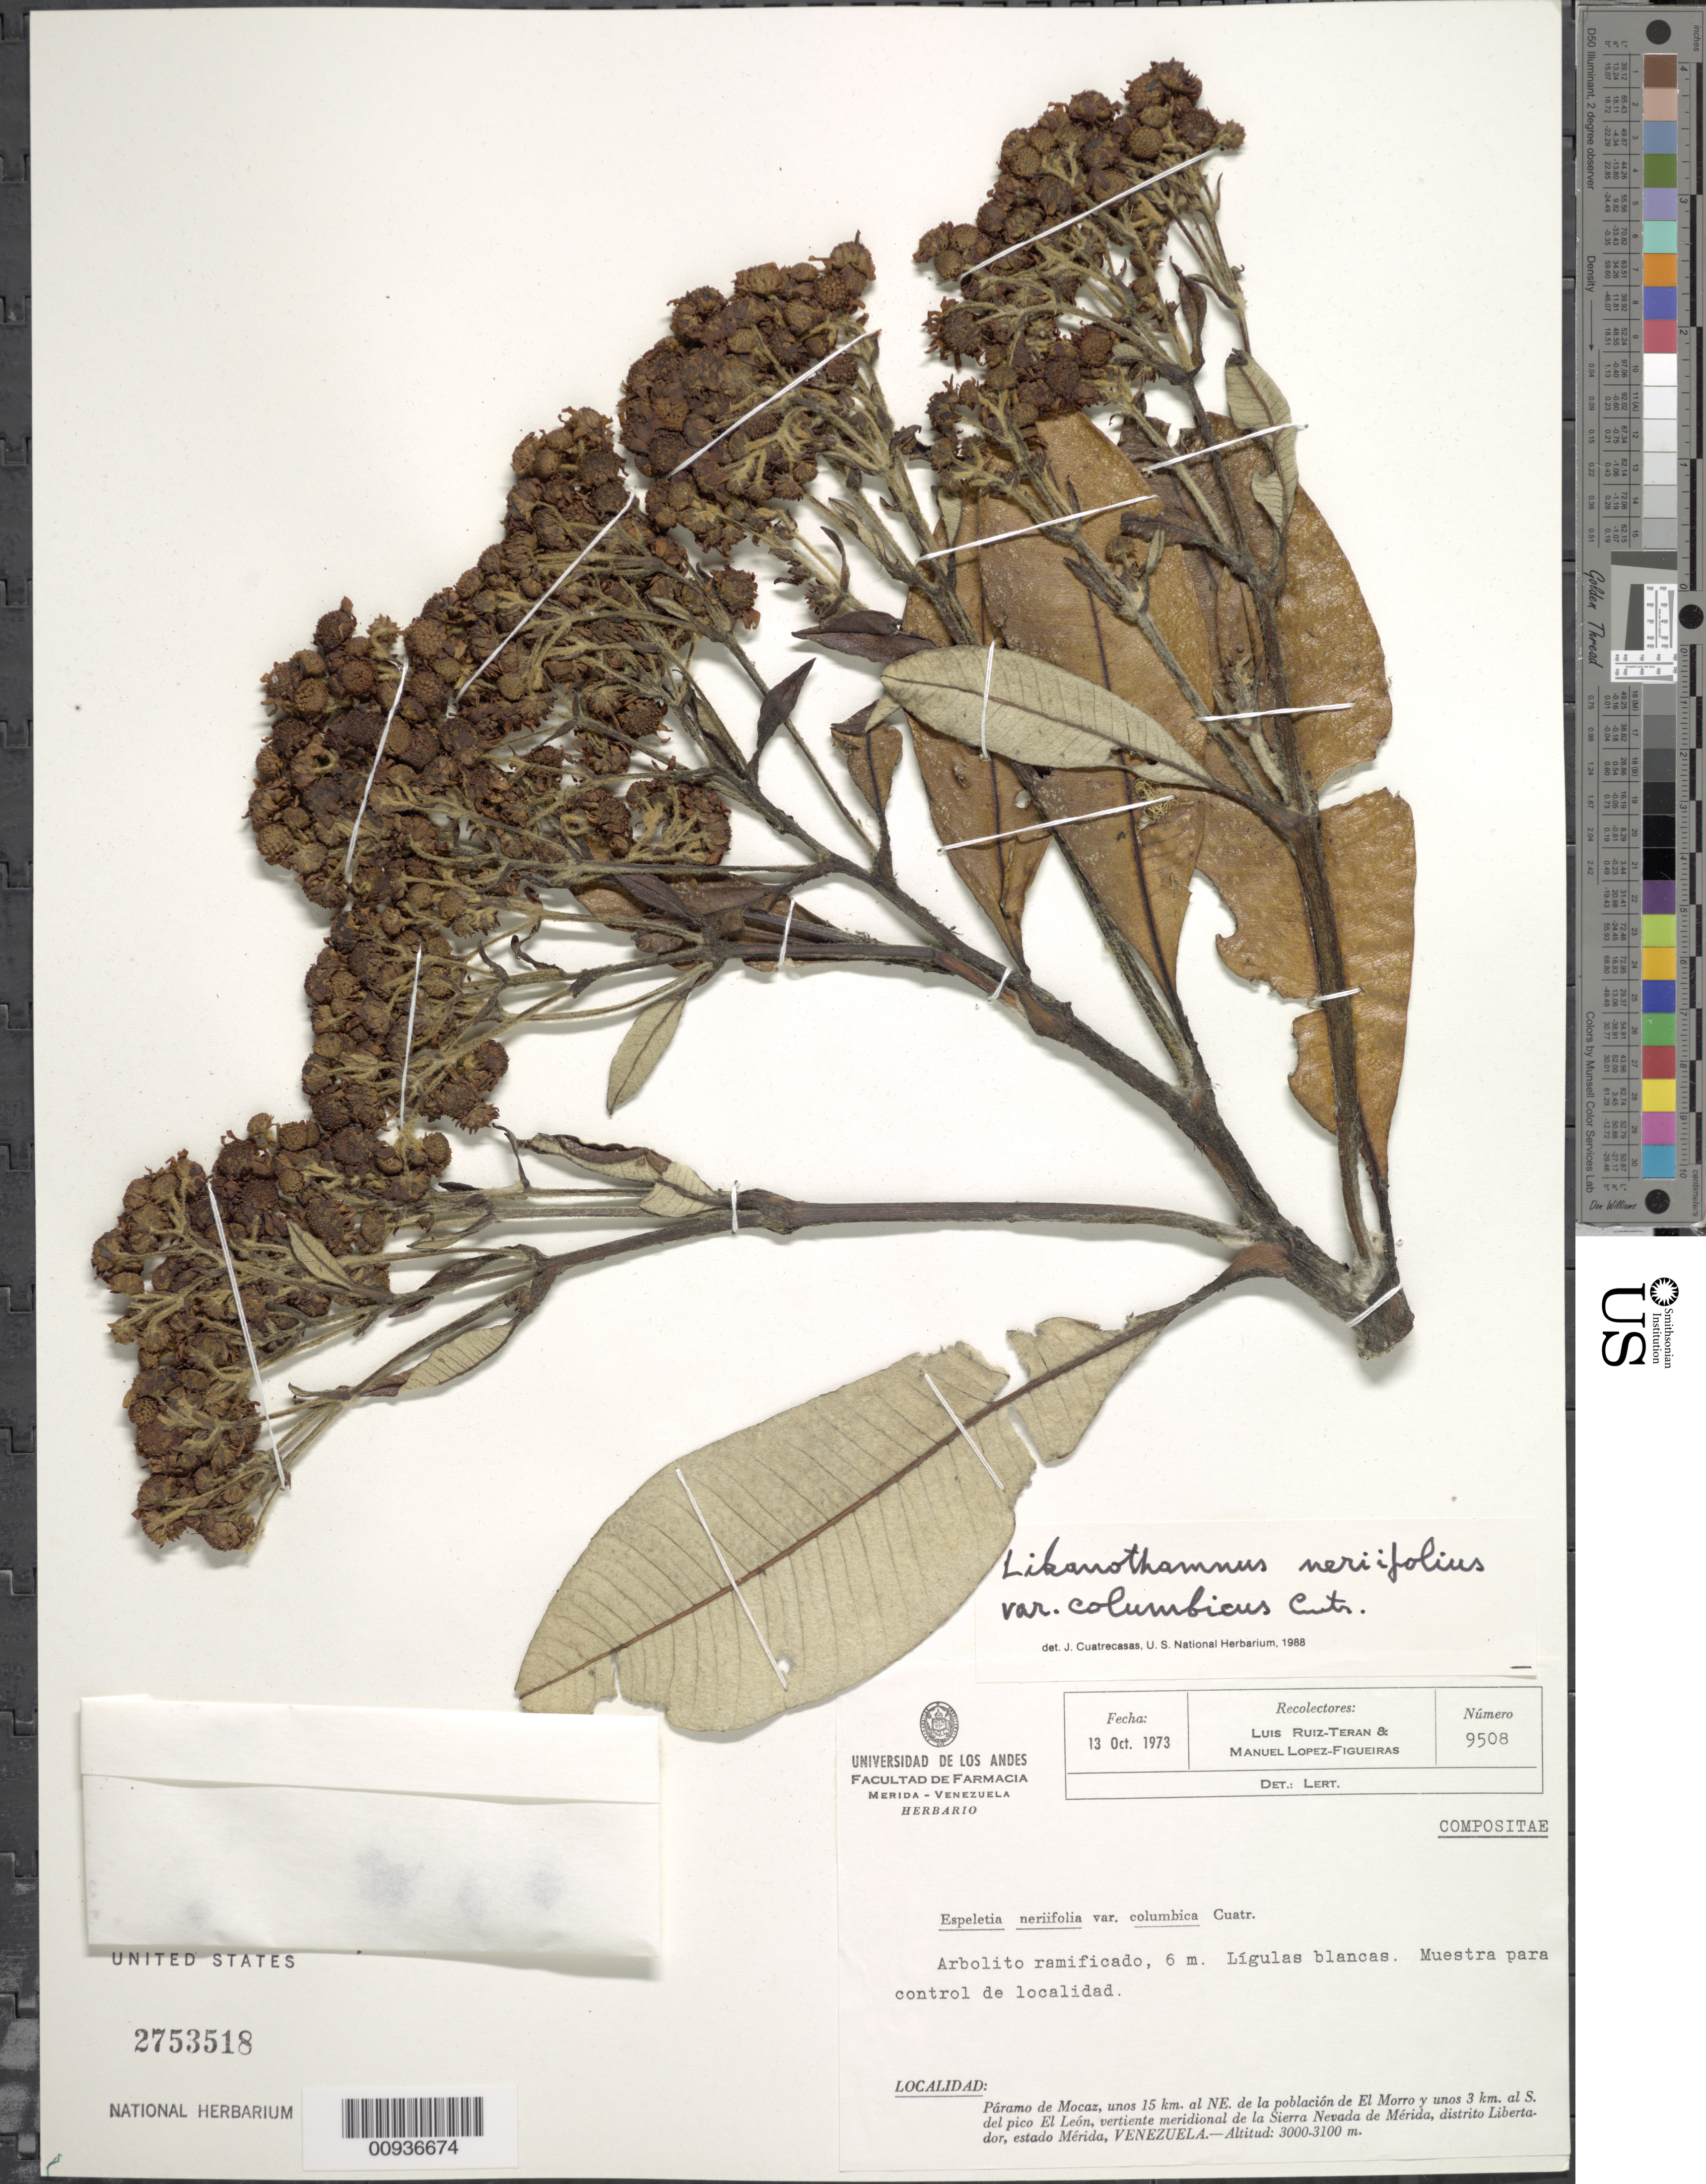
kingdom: Plantae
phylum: Tracheophyta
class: Magnoliopsida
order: Asterales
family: Asteraceae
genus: Libanothamnus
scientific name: Libanothamnus neriifolius var. columbicus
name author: (Cuatrec.) Cuatrec.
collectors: L. E. Ruíz-Terán & M. López Figueiras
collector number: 9508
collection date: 1973-10-13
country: Venezuela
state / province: Mérida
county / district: Libertador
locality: Páramo de Mocaz. Unos 15 km al NE de la población de El Morro y unos 3 km al S del pico El León, vertiente meridional de la Sierra Nevada de Mérida.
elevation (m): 3000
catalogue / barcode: US 2753518